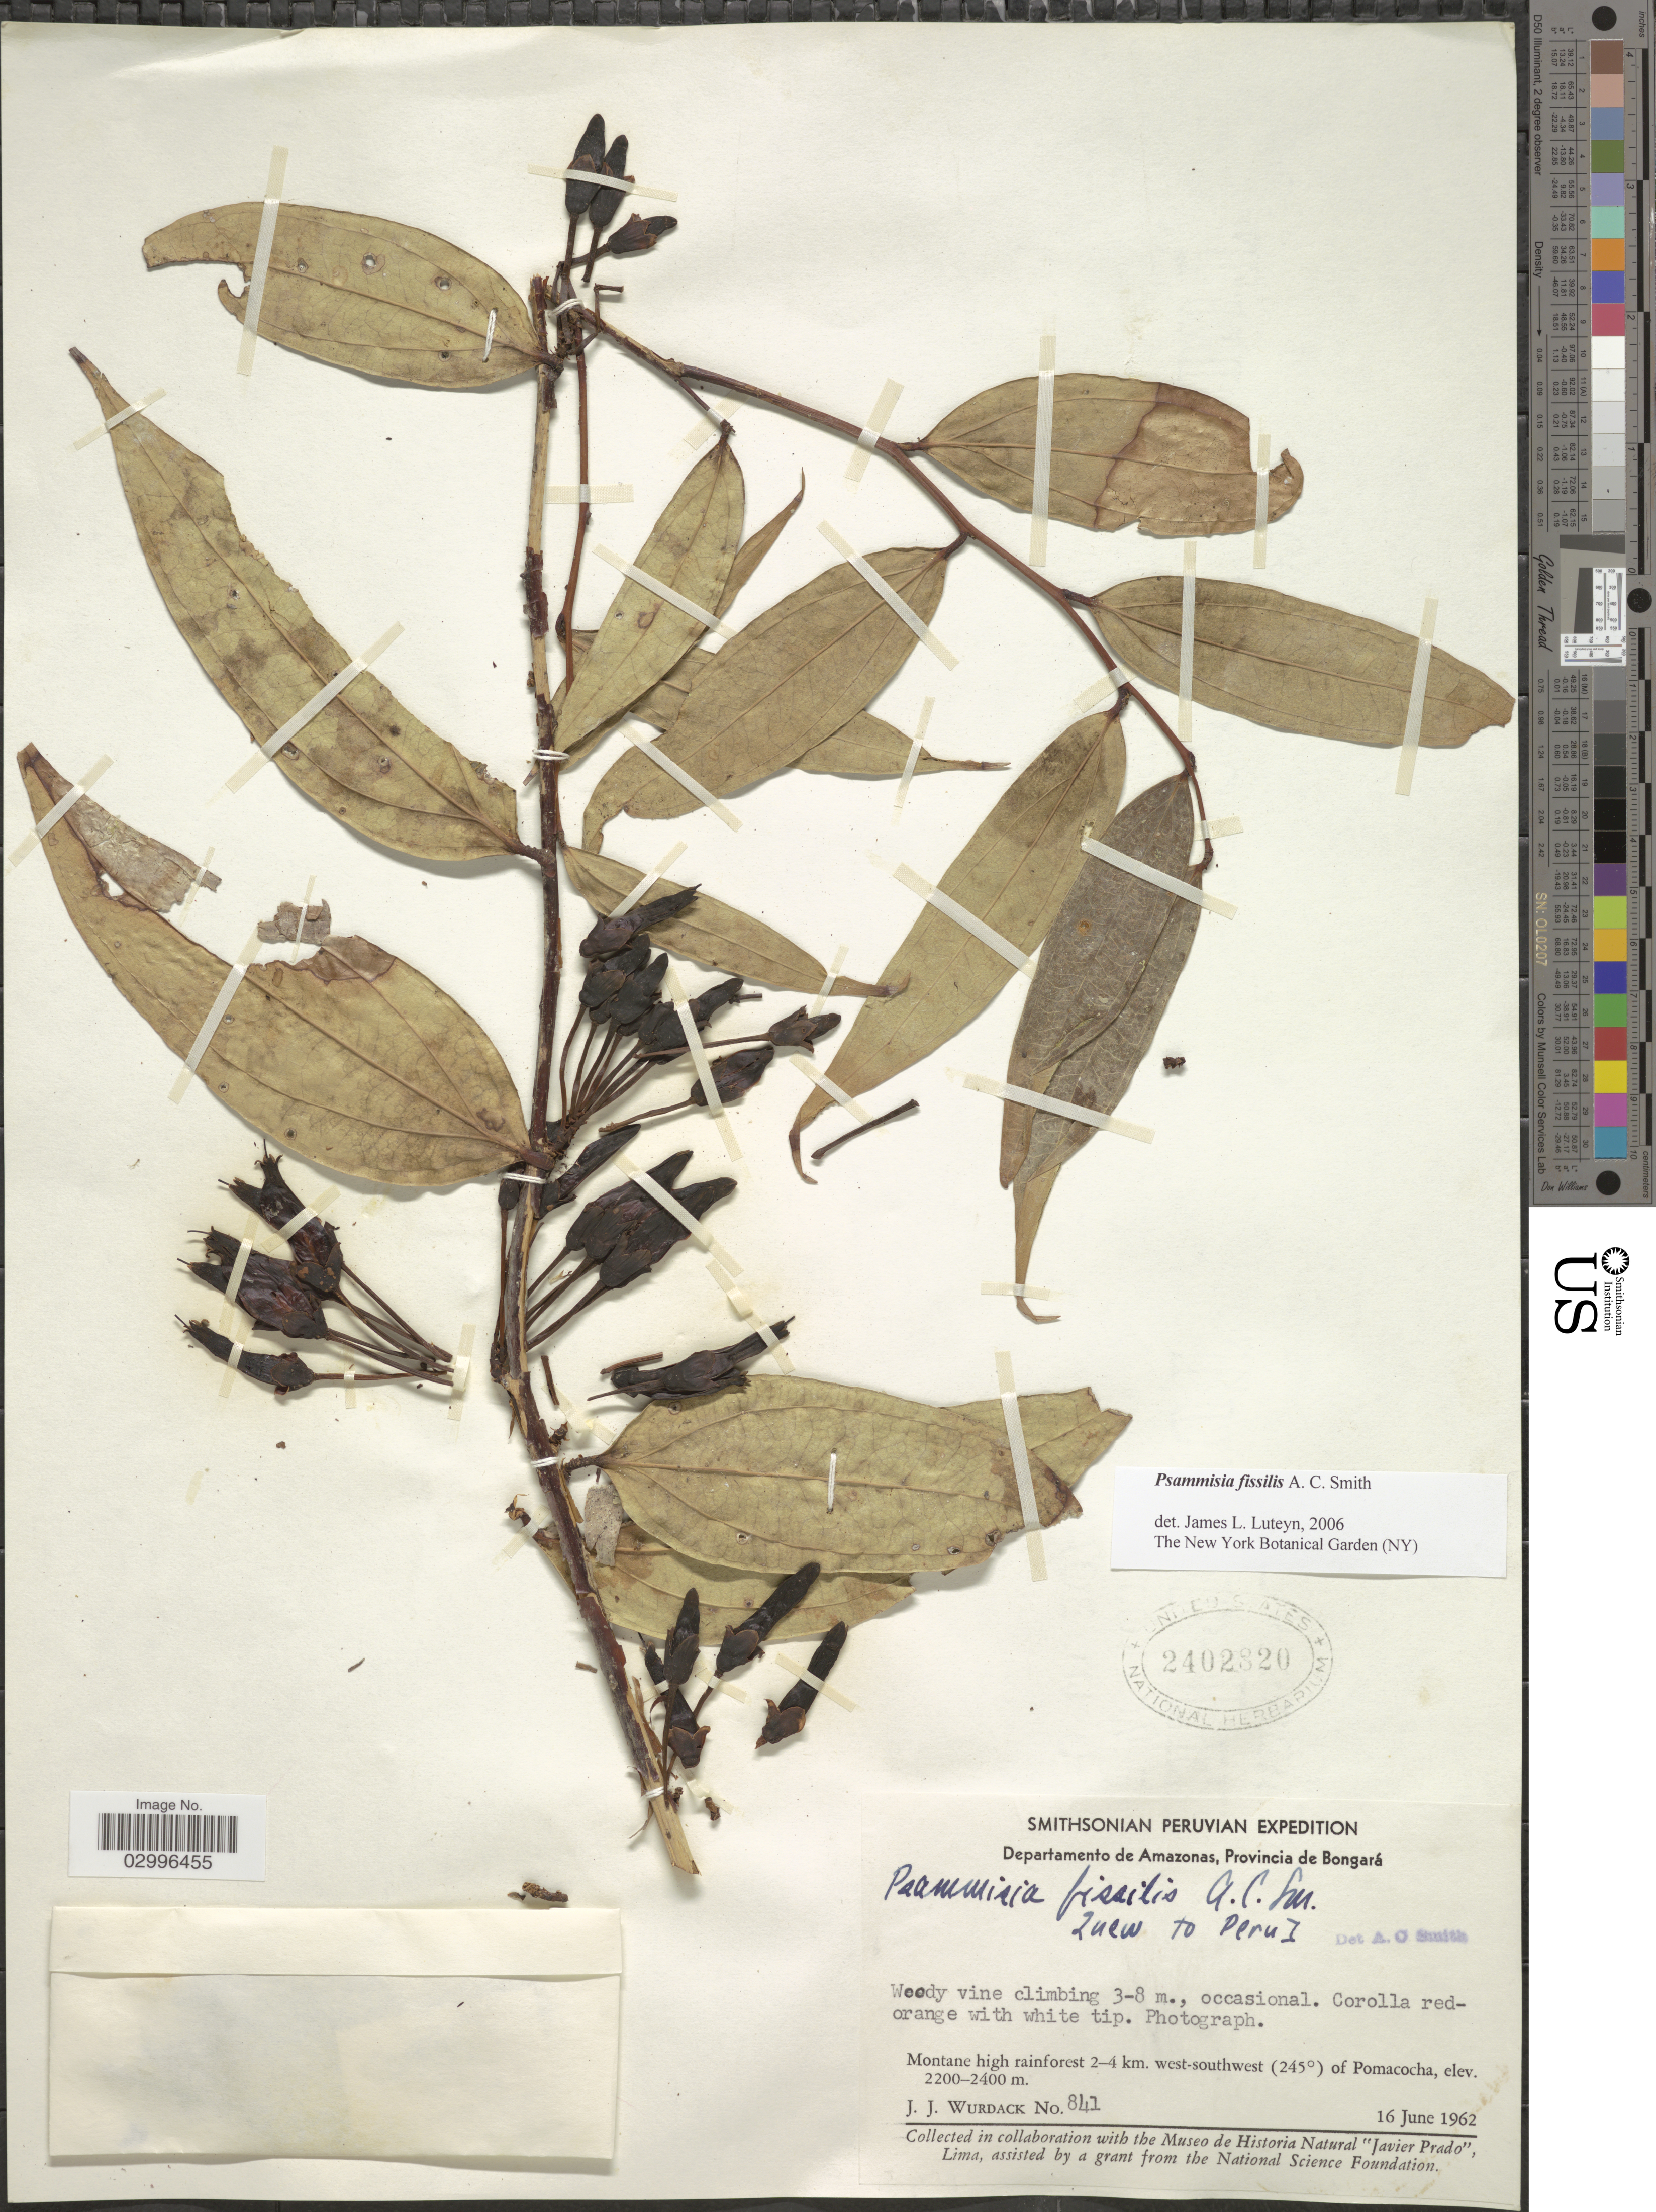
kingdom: Plantae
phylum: Tracheophyta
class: Magnoliopsida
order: Ericales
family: Ericaceae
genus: Psammisia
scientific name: Psammisia fissilis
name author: A.C. Sm.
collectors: J. J. Wurdack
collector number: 841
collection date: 1962-06-16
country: Peru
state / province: Amazonas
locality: Departamento de Amazonas, Provincia de Bongará. Montane high rainforest 2-4 km. west-southwest (245°) of Pomacocha.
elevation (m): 2200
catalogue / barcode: US 2402820